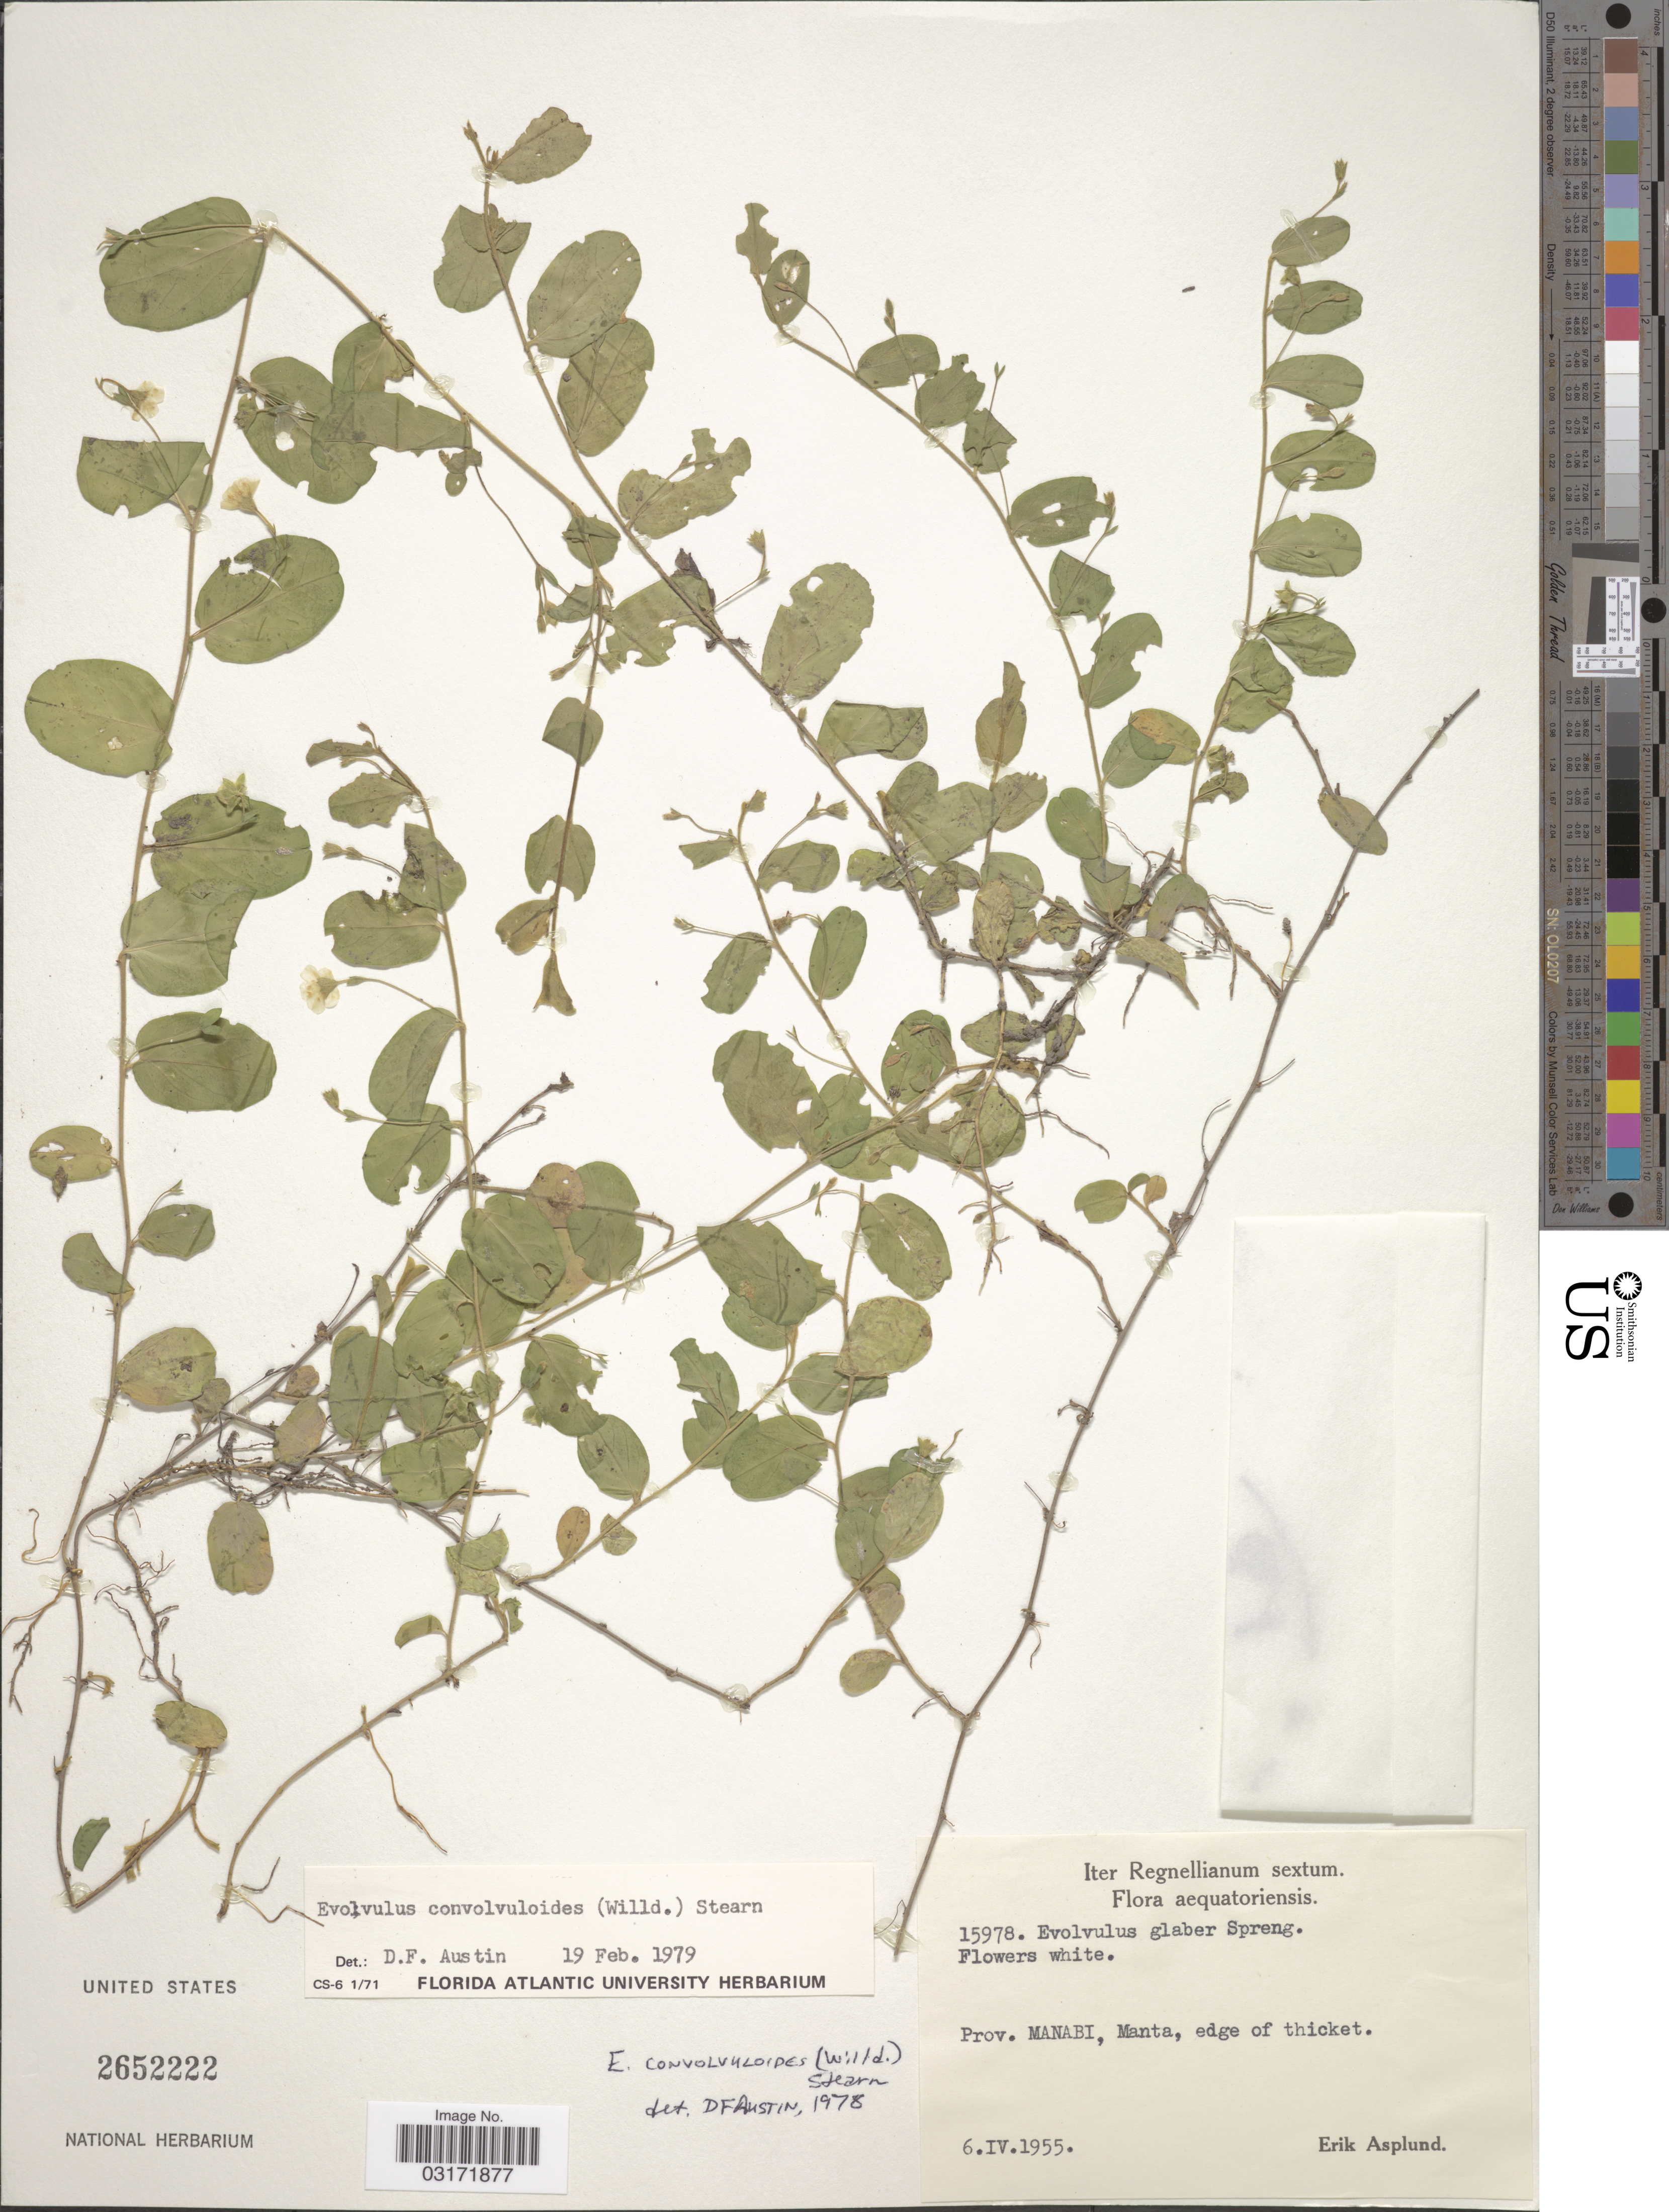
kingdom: Plantae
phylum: Tracheophyta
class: Magnoliopsida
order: Solanales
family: Convolvulaceae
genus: Evolvulus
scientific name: Evolvulus convolvuloides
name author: (Willd. ex Schult.) Stearn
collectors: E. Asplund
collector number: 15978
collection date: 1955-04-06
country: Ecuador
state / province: Manabí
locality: Aequatoriensis. Manta, edge of thicket.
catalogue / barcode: US 2652222